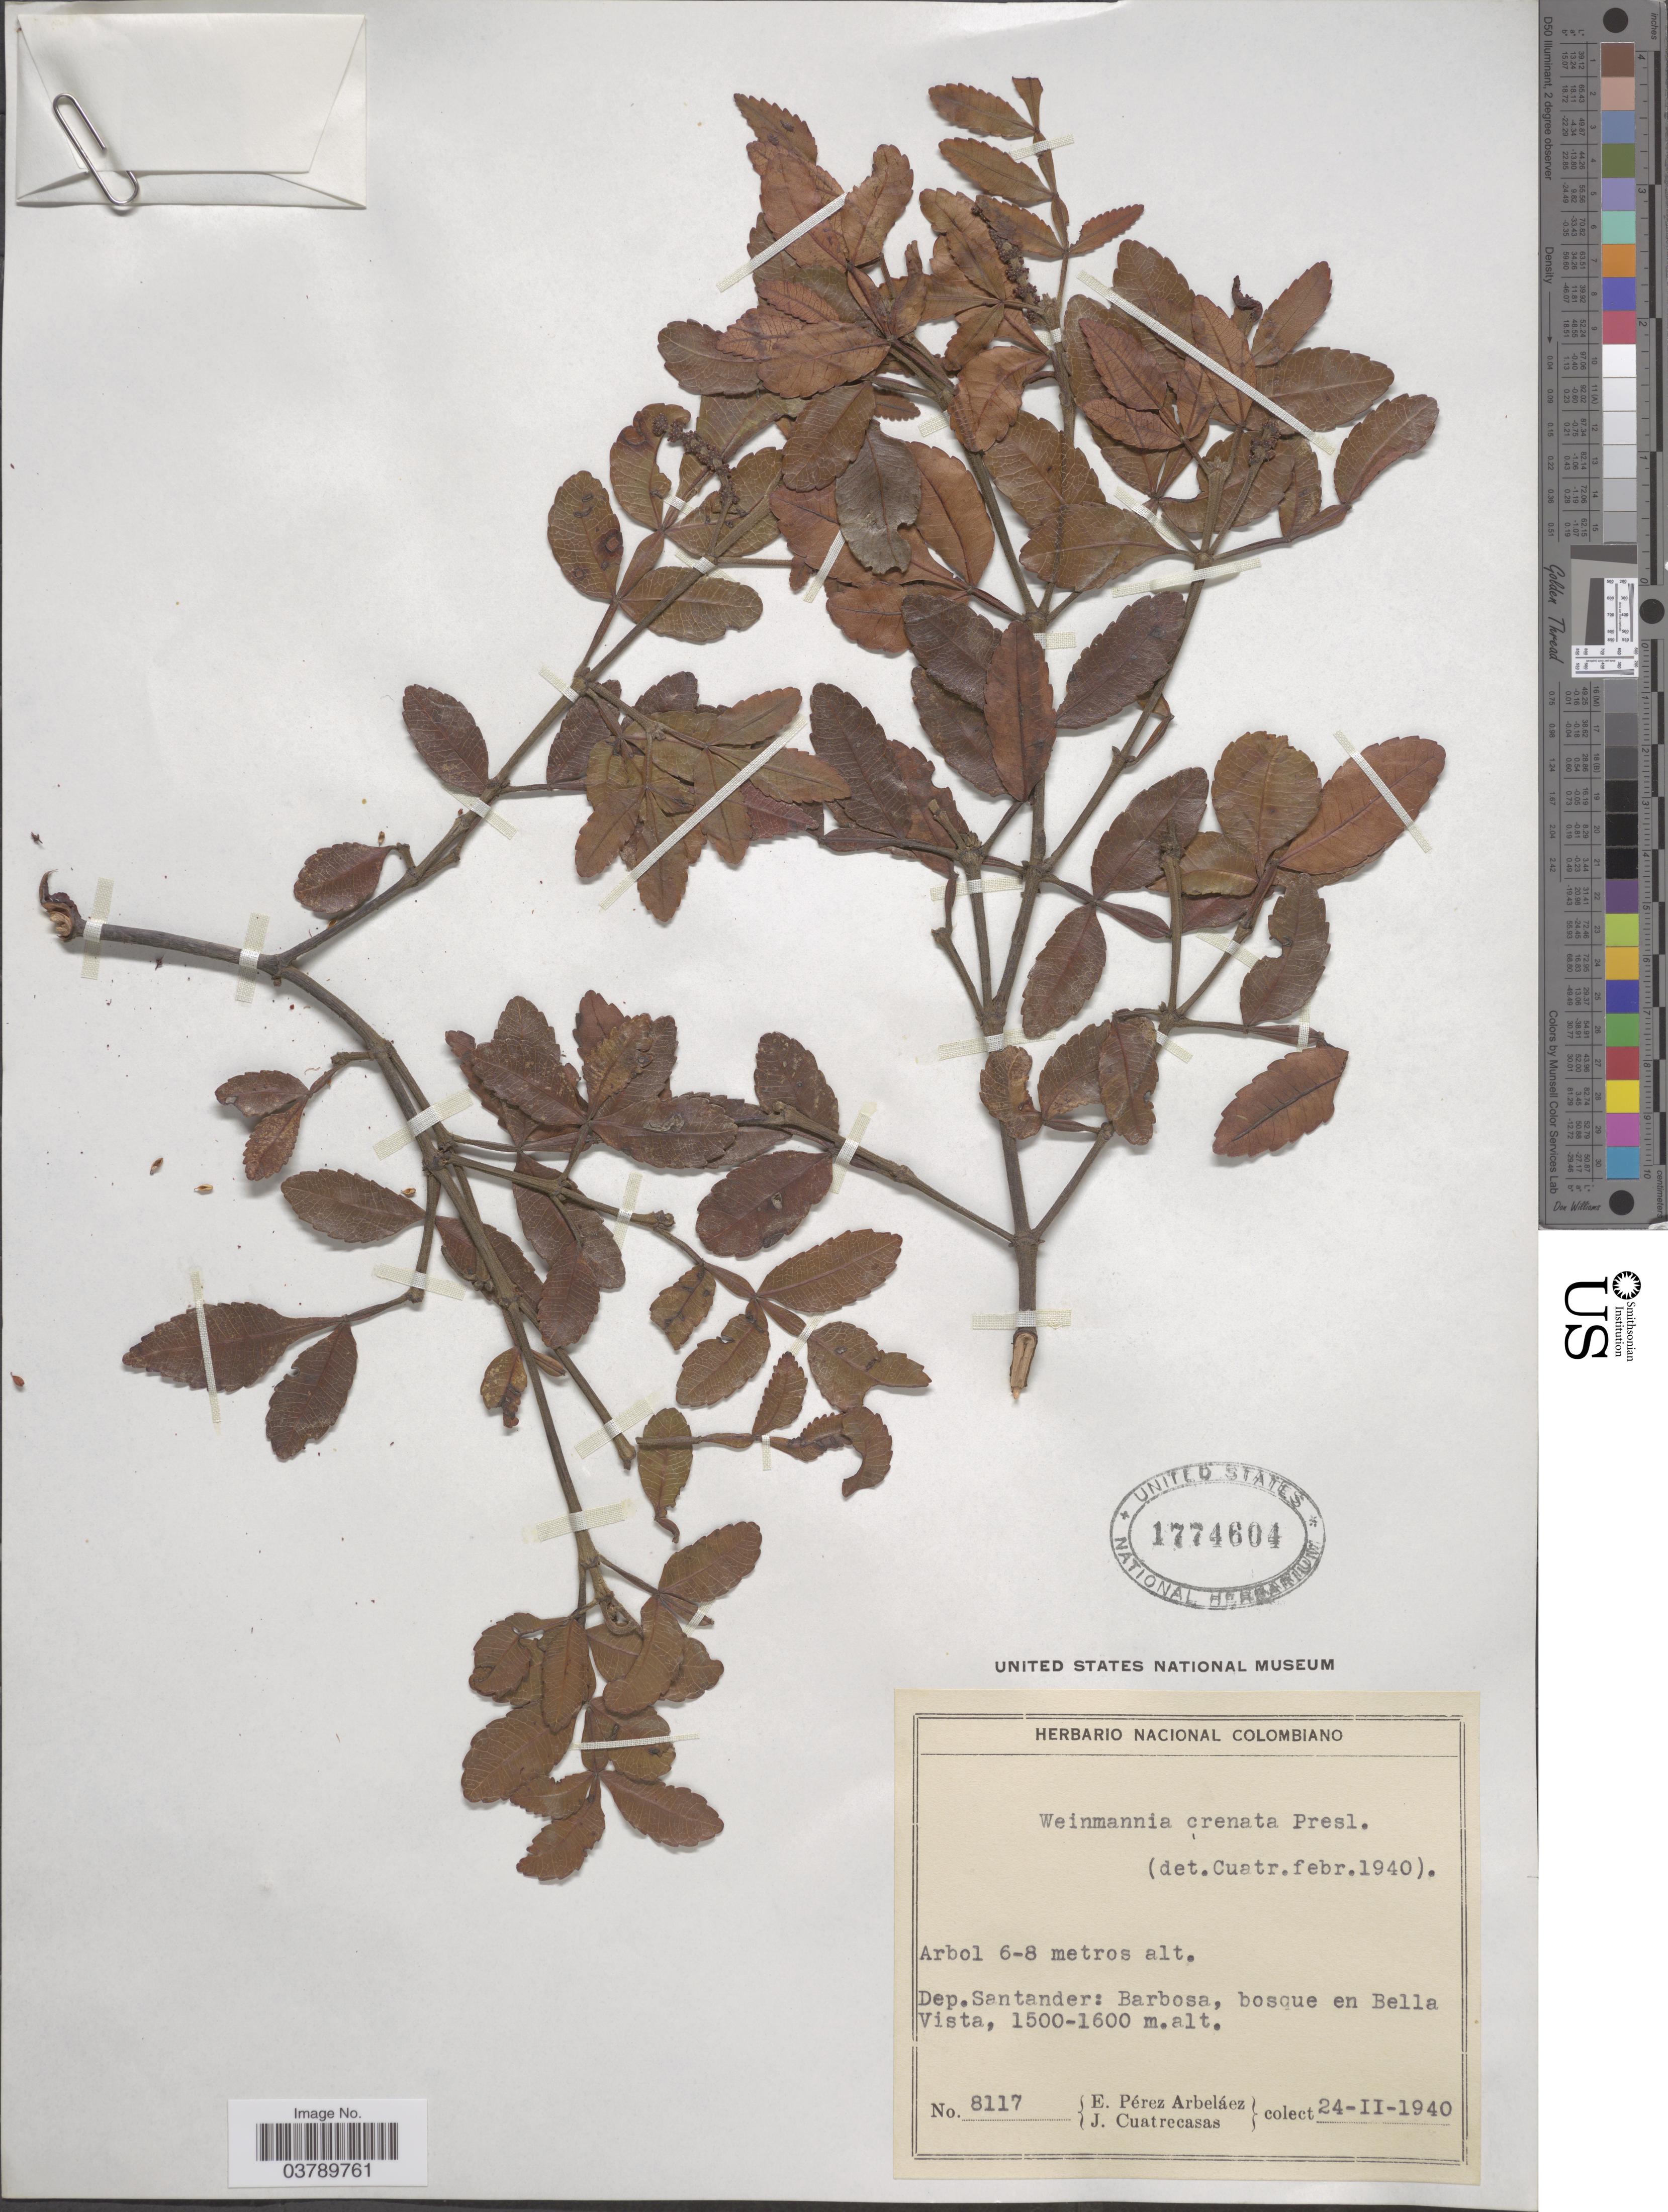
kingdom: Plantae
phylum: Tracheophyta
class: Magnoliopsida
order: Oxalidales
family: Cunoniaceae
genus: Weinmannia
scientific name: Weinmannia sorbifolia var. crenata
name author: Kunth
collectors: E. Pérez Arbeláez & J. Cuatrecasas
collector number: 8117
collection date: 1940-02-24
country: Colombia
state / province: Santander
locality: Dep. Santander: Barbosa, bosque en Bella Vista.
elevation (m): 1500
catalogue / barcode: US 1774604